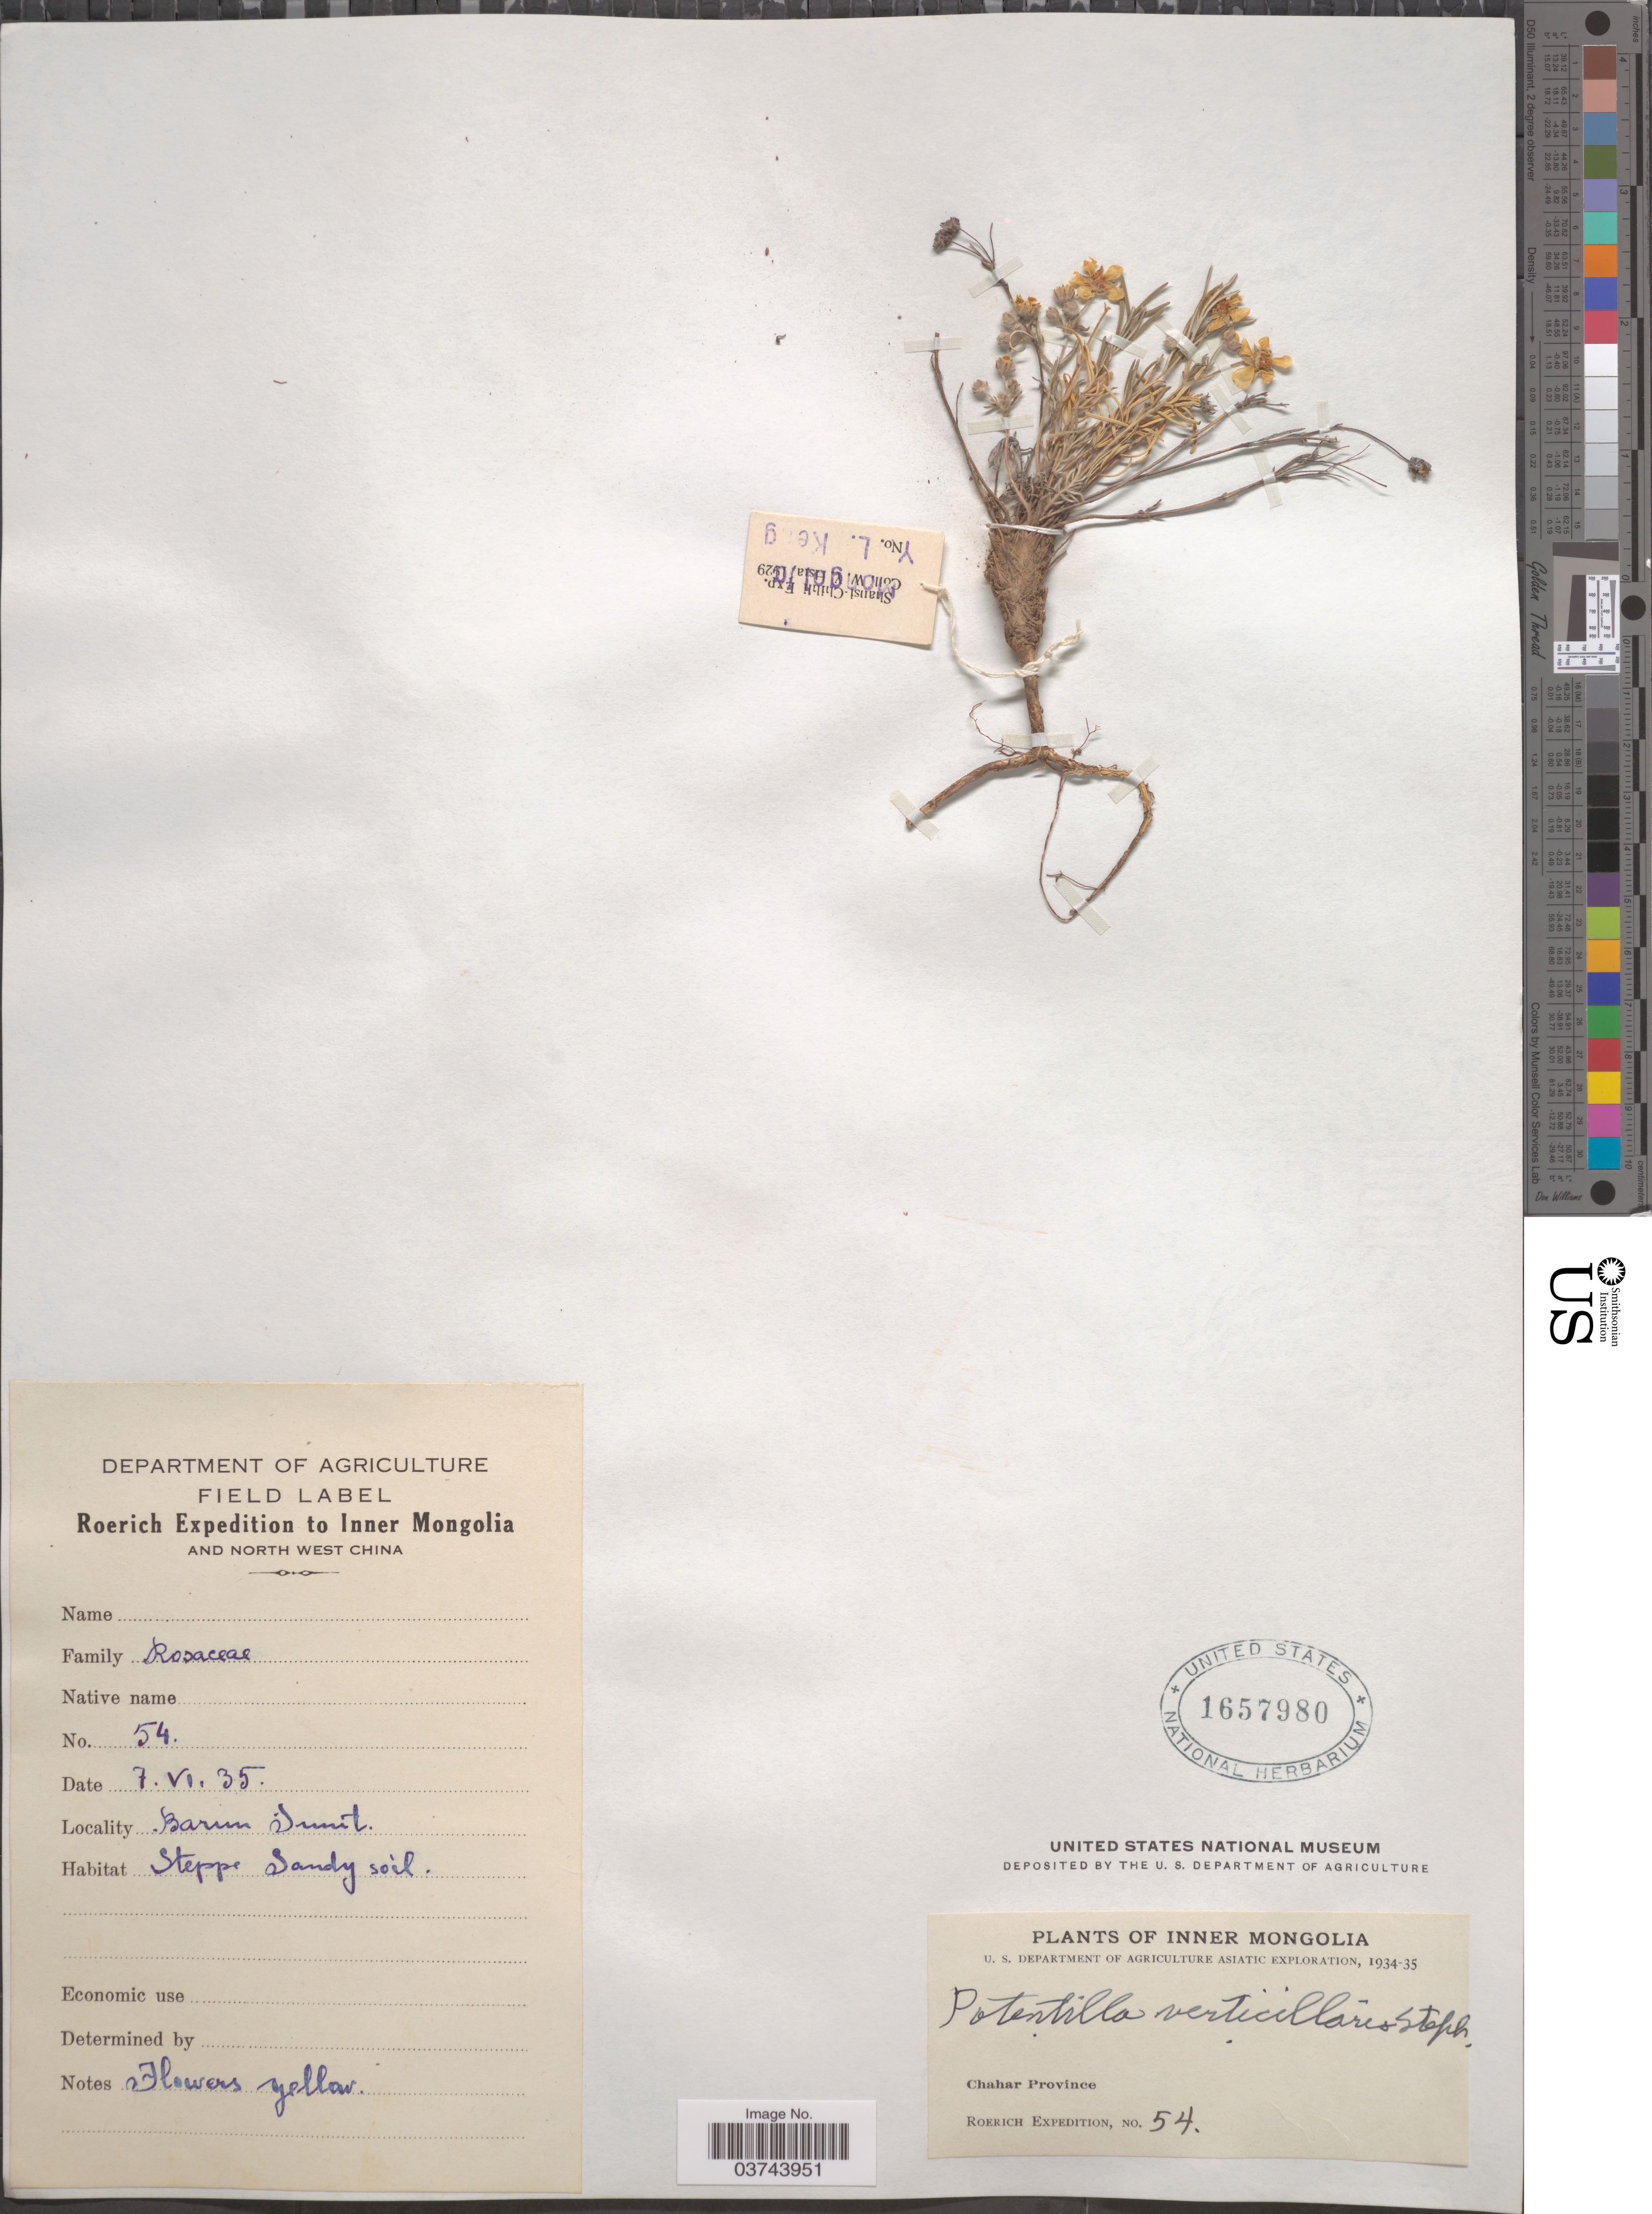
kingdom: Plantae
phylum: Tracheophyta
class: Magnoliopsida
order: Rosales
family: Rosaceae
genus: Potentilla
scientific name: Potentilla verticillaris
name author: Stephan ex Willd.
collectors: Roerich Expedition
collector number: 54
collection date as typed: Transcribed d/m/y: 7/6/35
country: China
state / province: Nei Monggol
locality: Inner Mongolia and North West China. Barun Sunit. Chahar Province.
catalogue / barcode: US 1657980